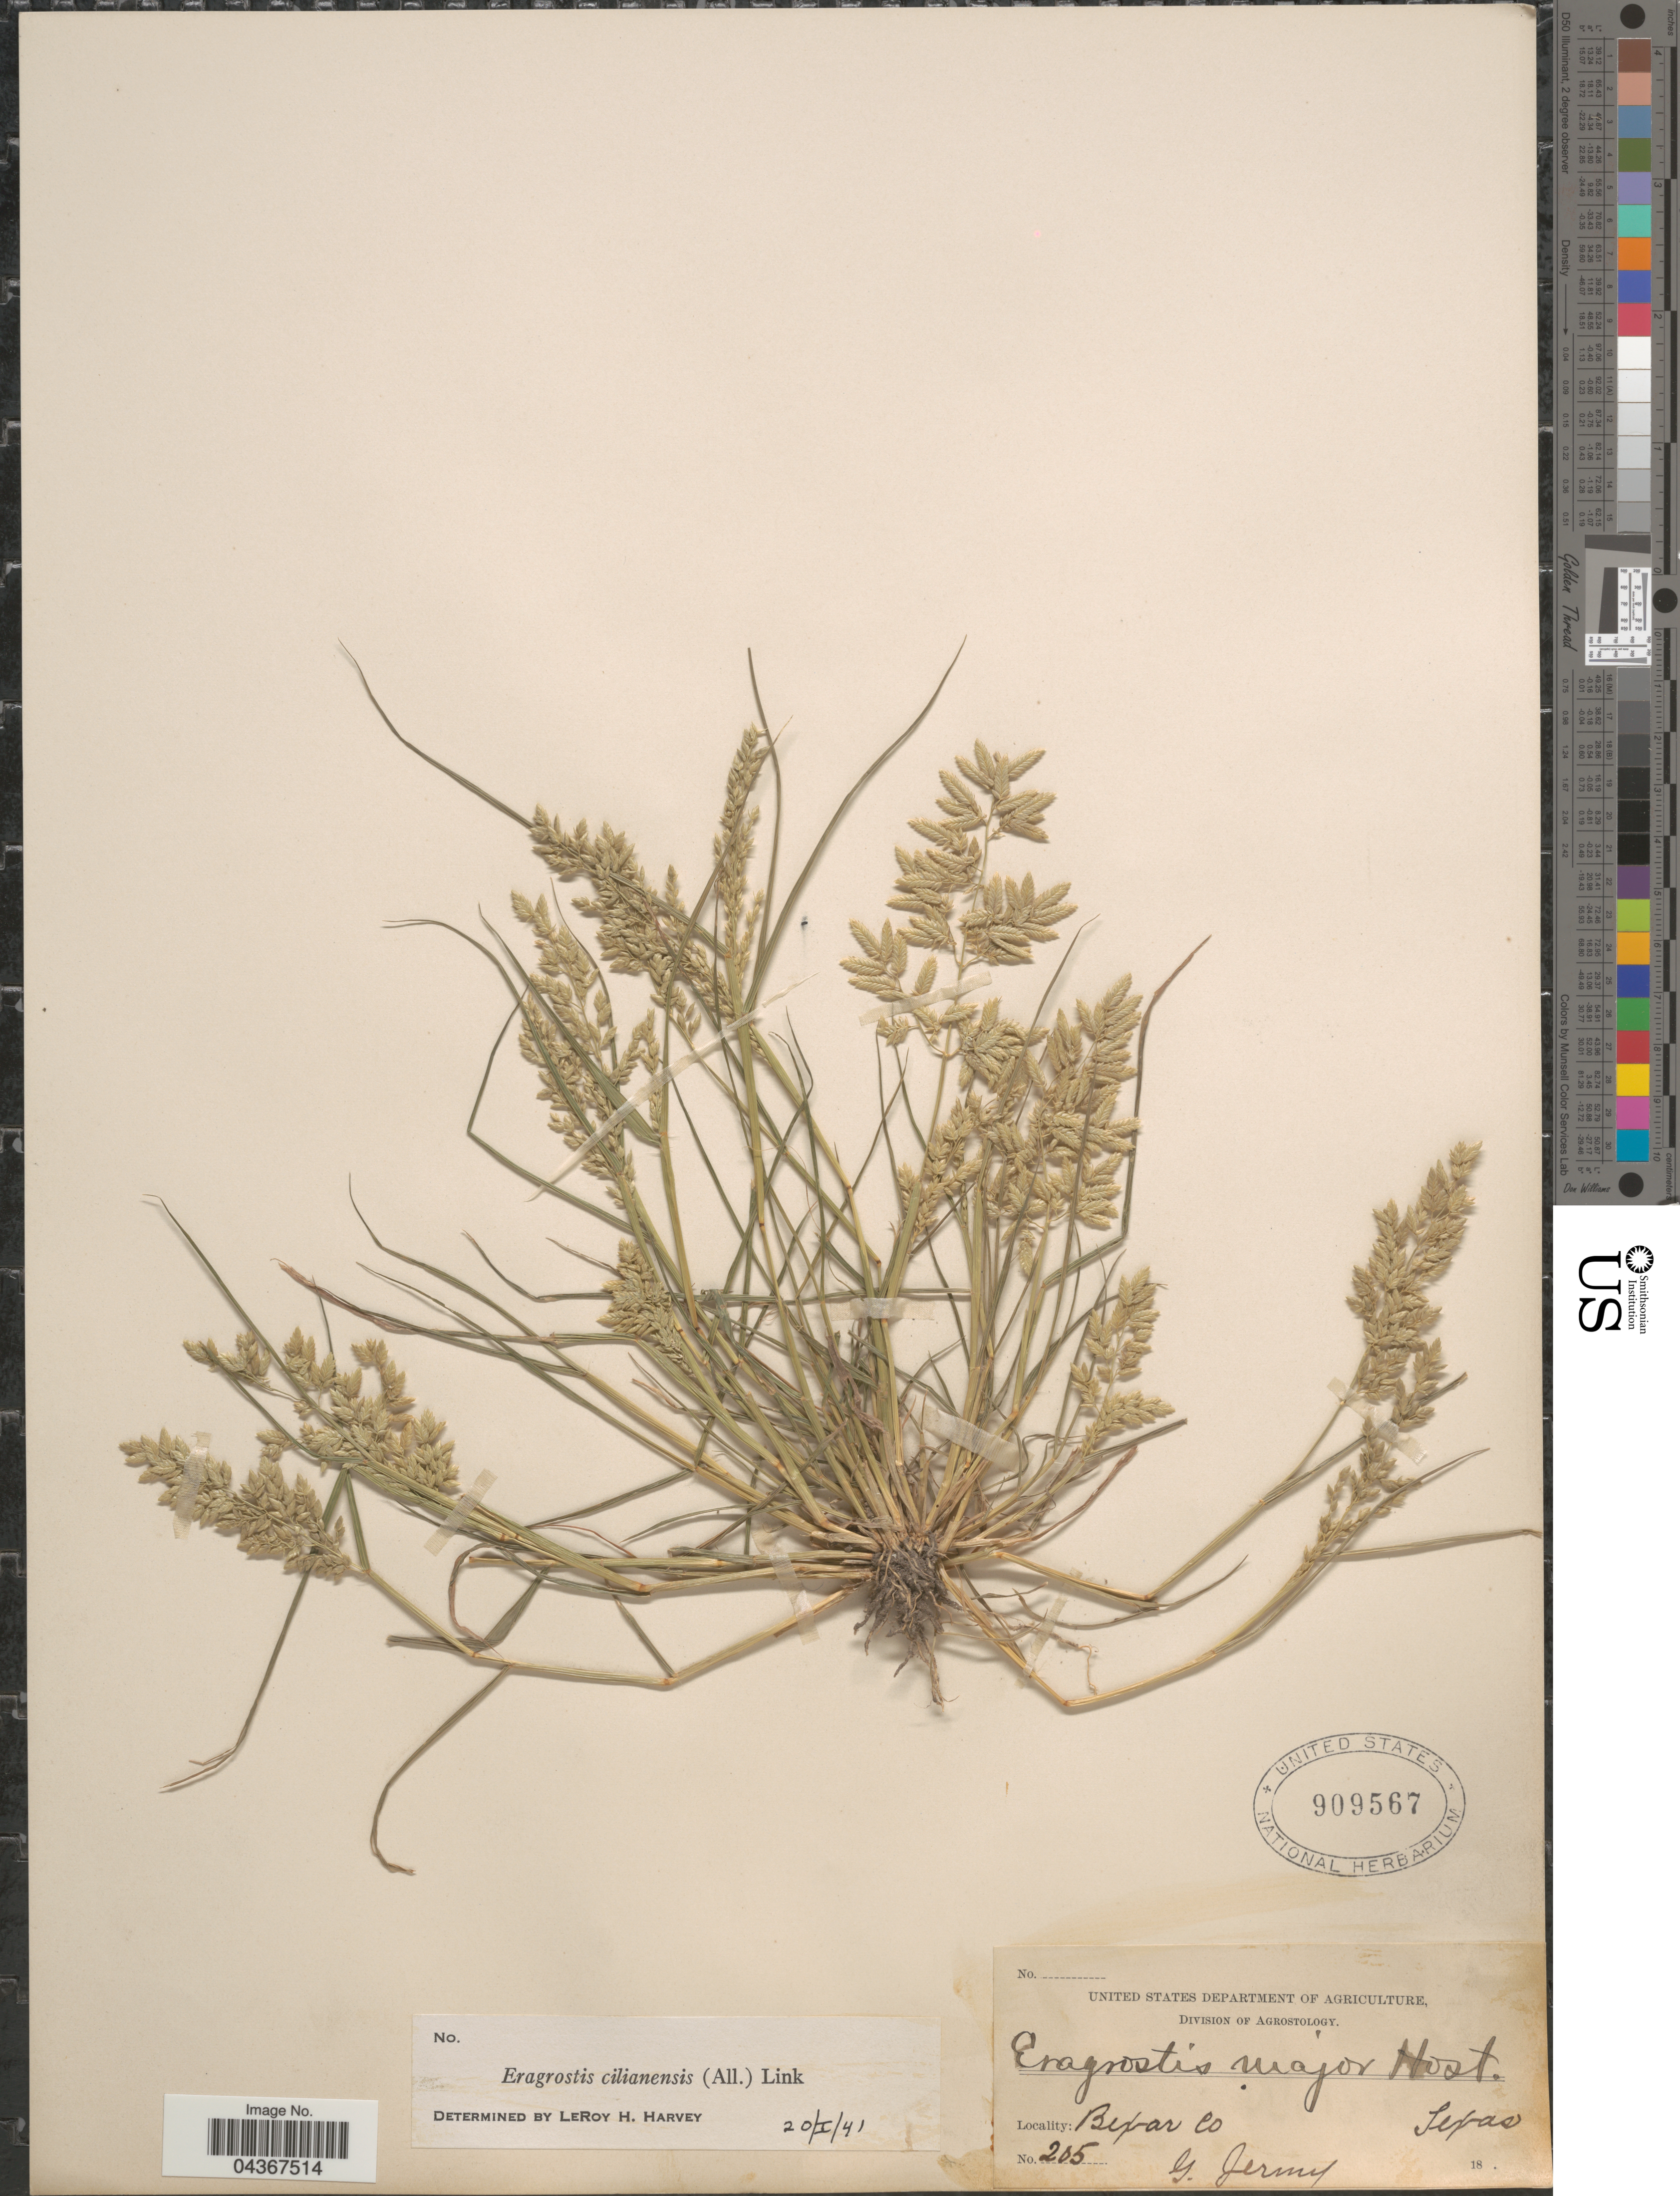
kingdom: Plantae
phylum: Tracheophyta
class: Liliopsida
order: Poales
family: Poaceae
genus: Eragrostis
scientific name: Eragrostis cilianensis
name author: (Bellardi) Vignolo ex Janch.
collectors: G. Jermy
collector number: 205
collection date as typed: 18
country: United States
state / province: Texas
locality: Bexar Co.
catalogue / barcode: US 909567